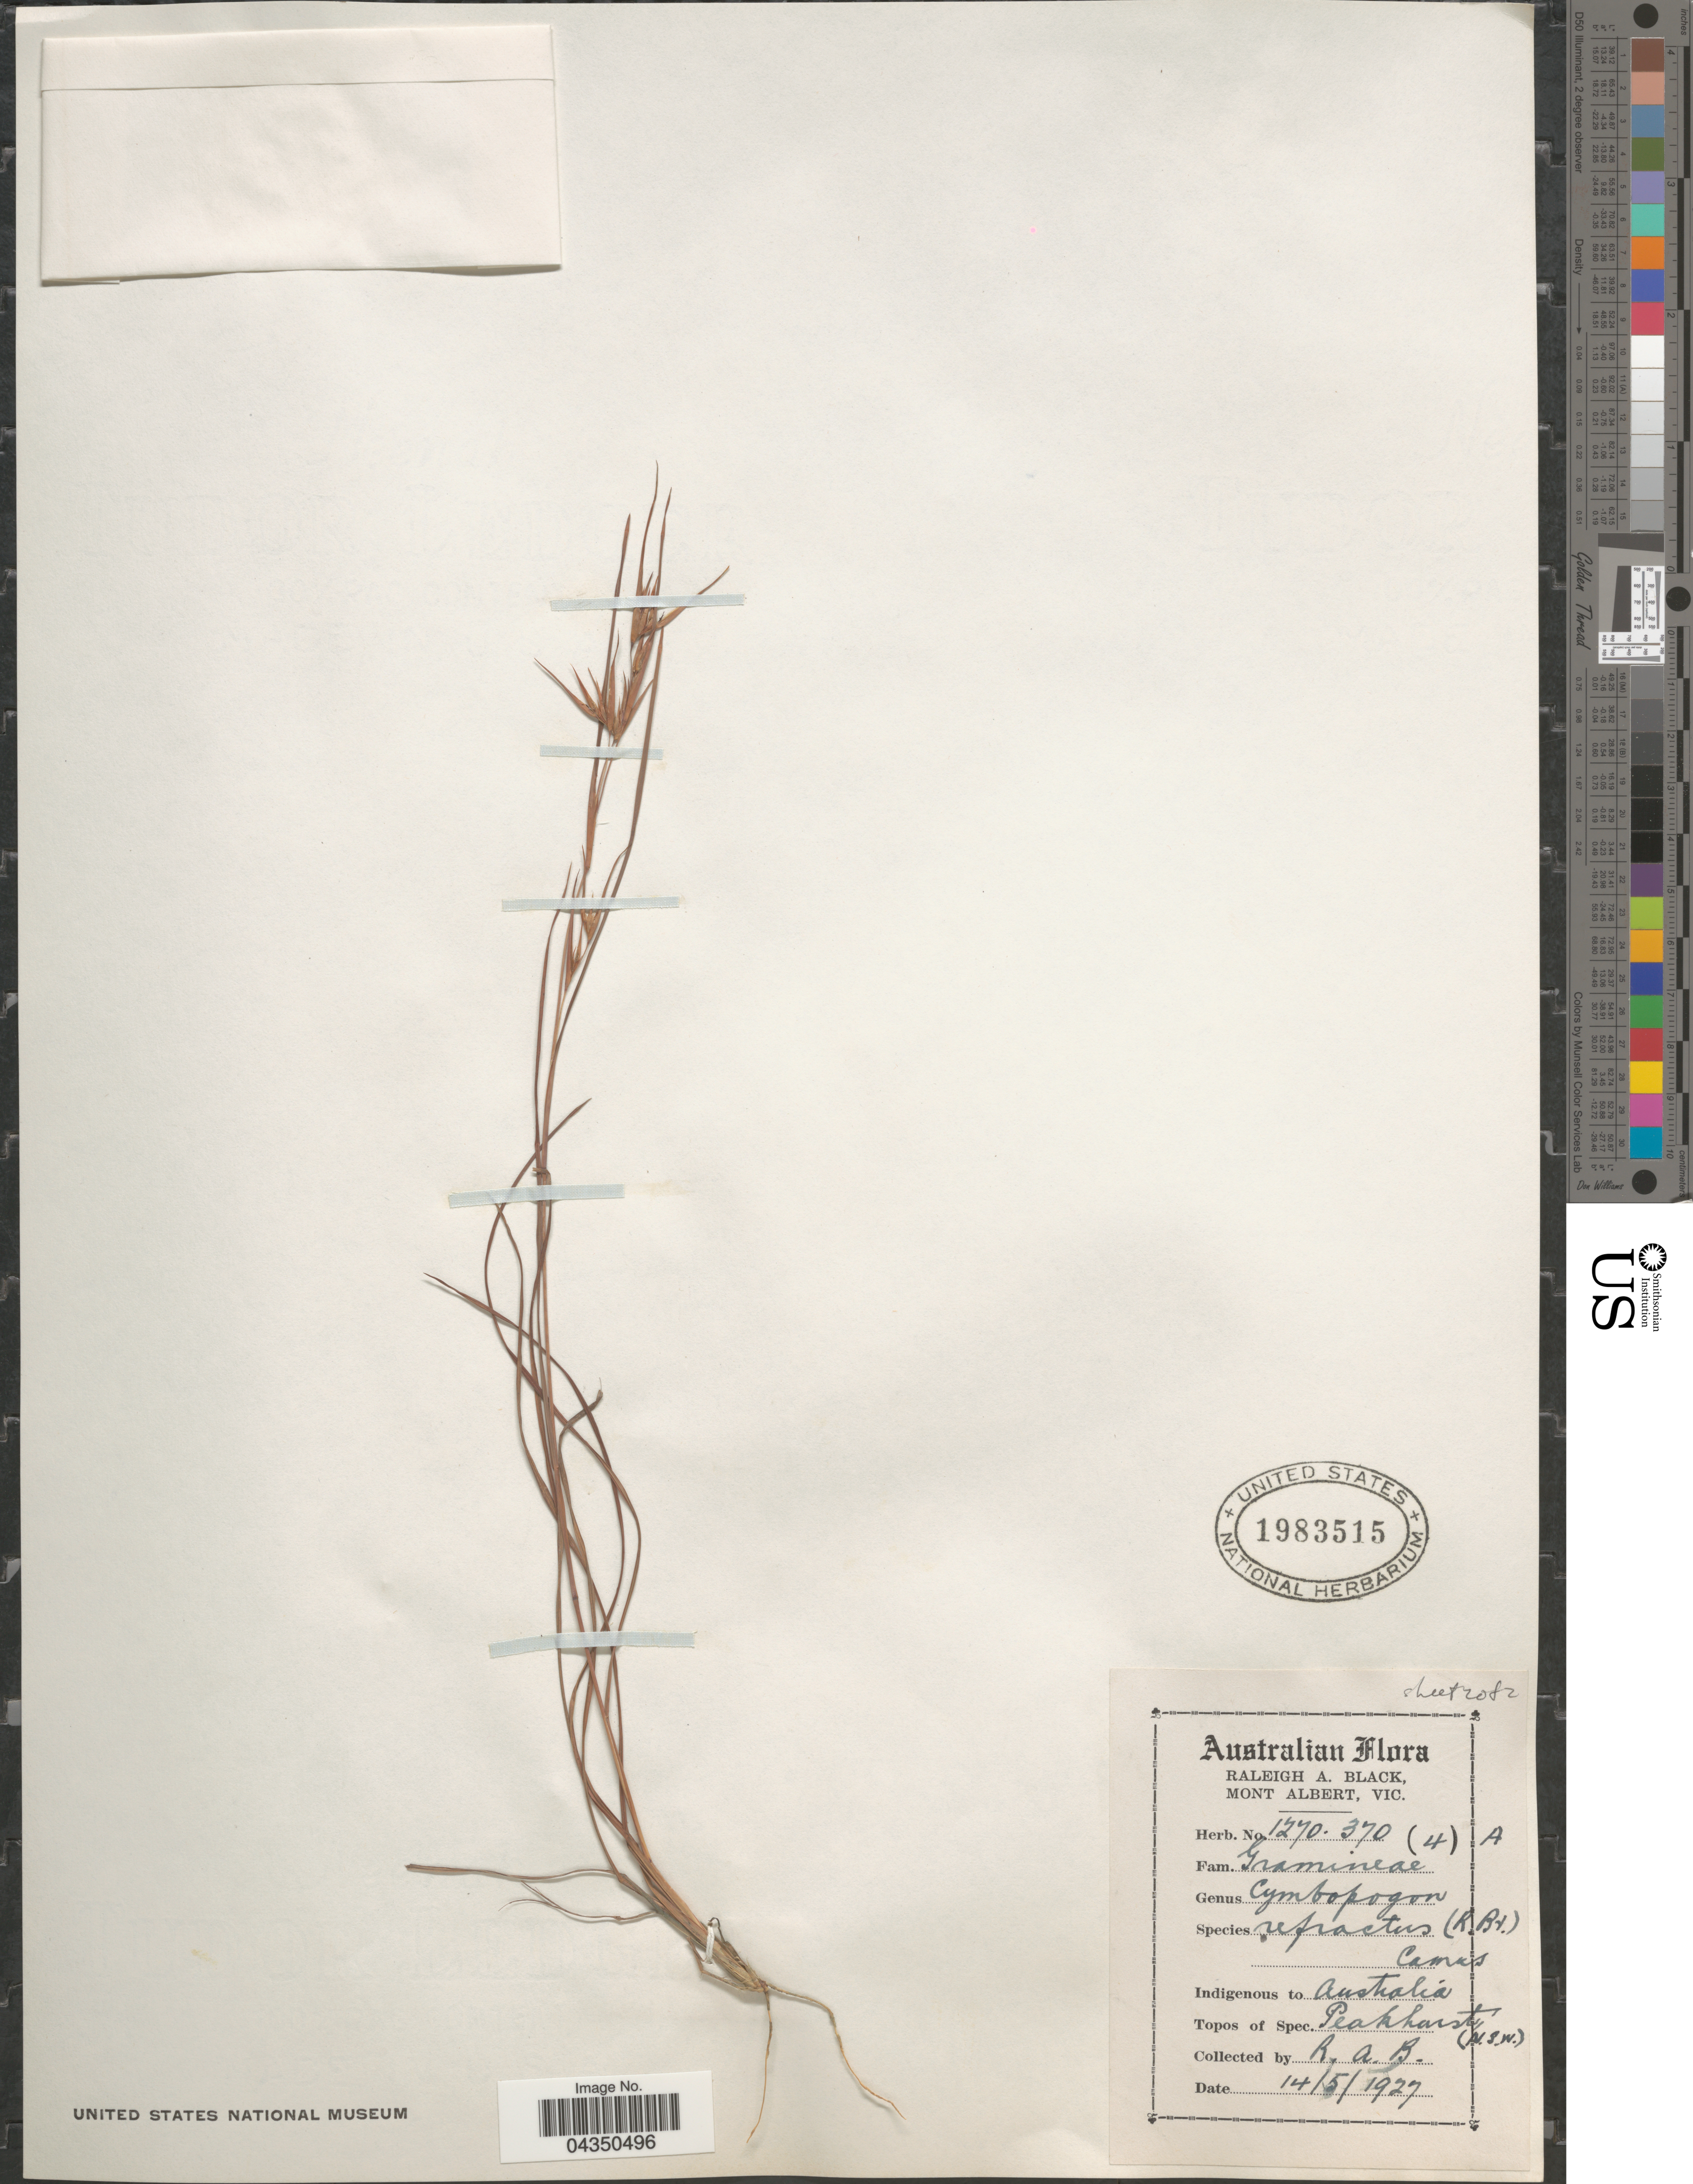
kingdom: Plantae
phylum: Tracheophyta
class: Liliopsida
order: Poales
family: Poaceae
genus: Cymbopogon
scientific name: Cymbopogon refractus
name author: (R. Br.) A. Camus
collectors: R. A. Black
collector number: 1270.370(4)A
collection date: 1927-05-14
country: Australia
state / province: New South Wales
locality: Peakhurst.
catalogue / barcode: US 1983515